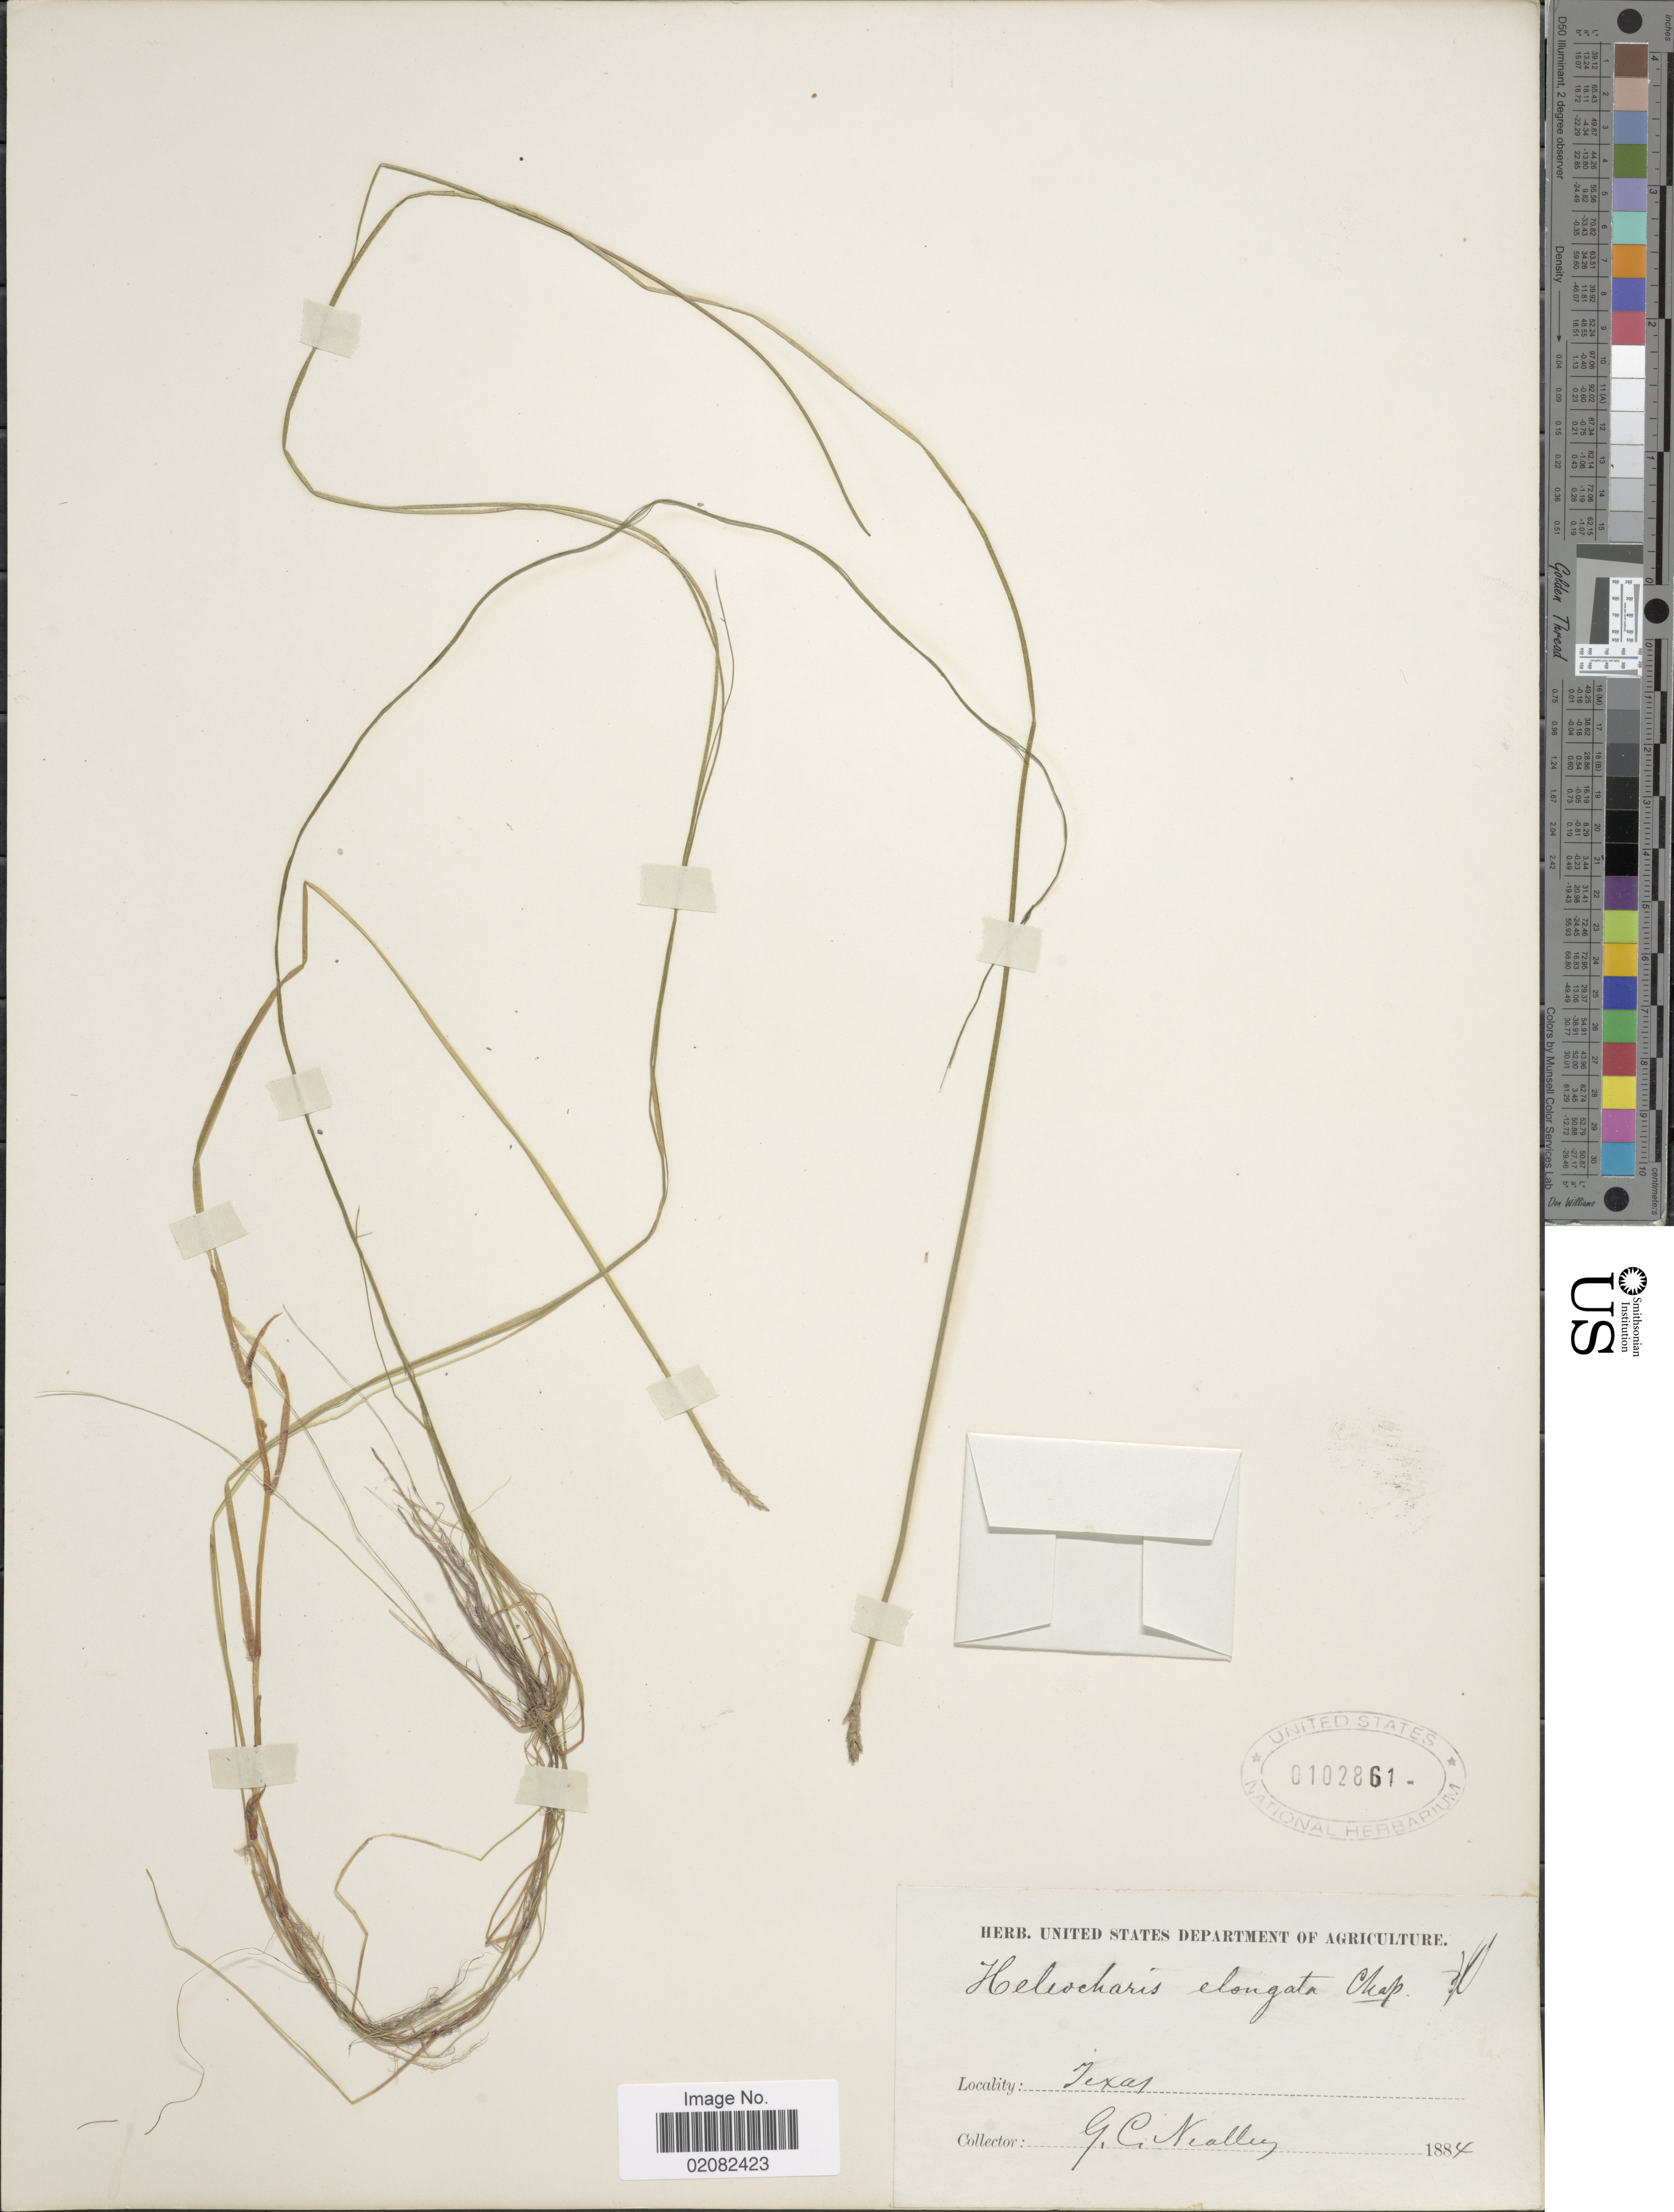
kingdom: Plantae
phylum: Tracheophyta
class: Liliopsida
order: Poales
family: Cyperaceae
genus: Eleocharis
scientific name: Eleocharis elongata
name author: Chapm.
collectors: G. C. Nealley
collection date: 1884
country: United States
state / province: Texas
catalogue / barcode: US 102861